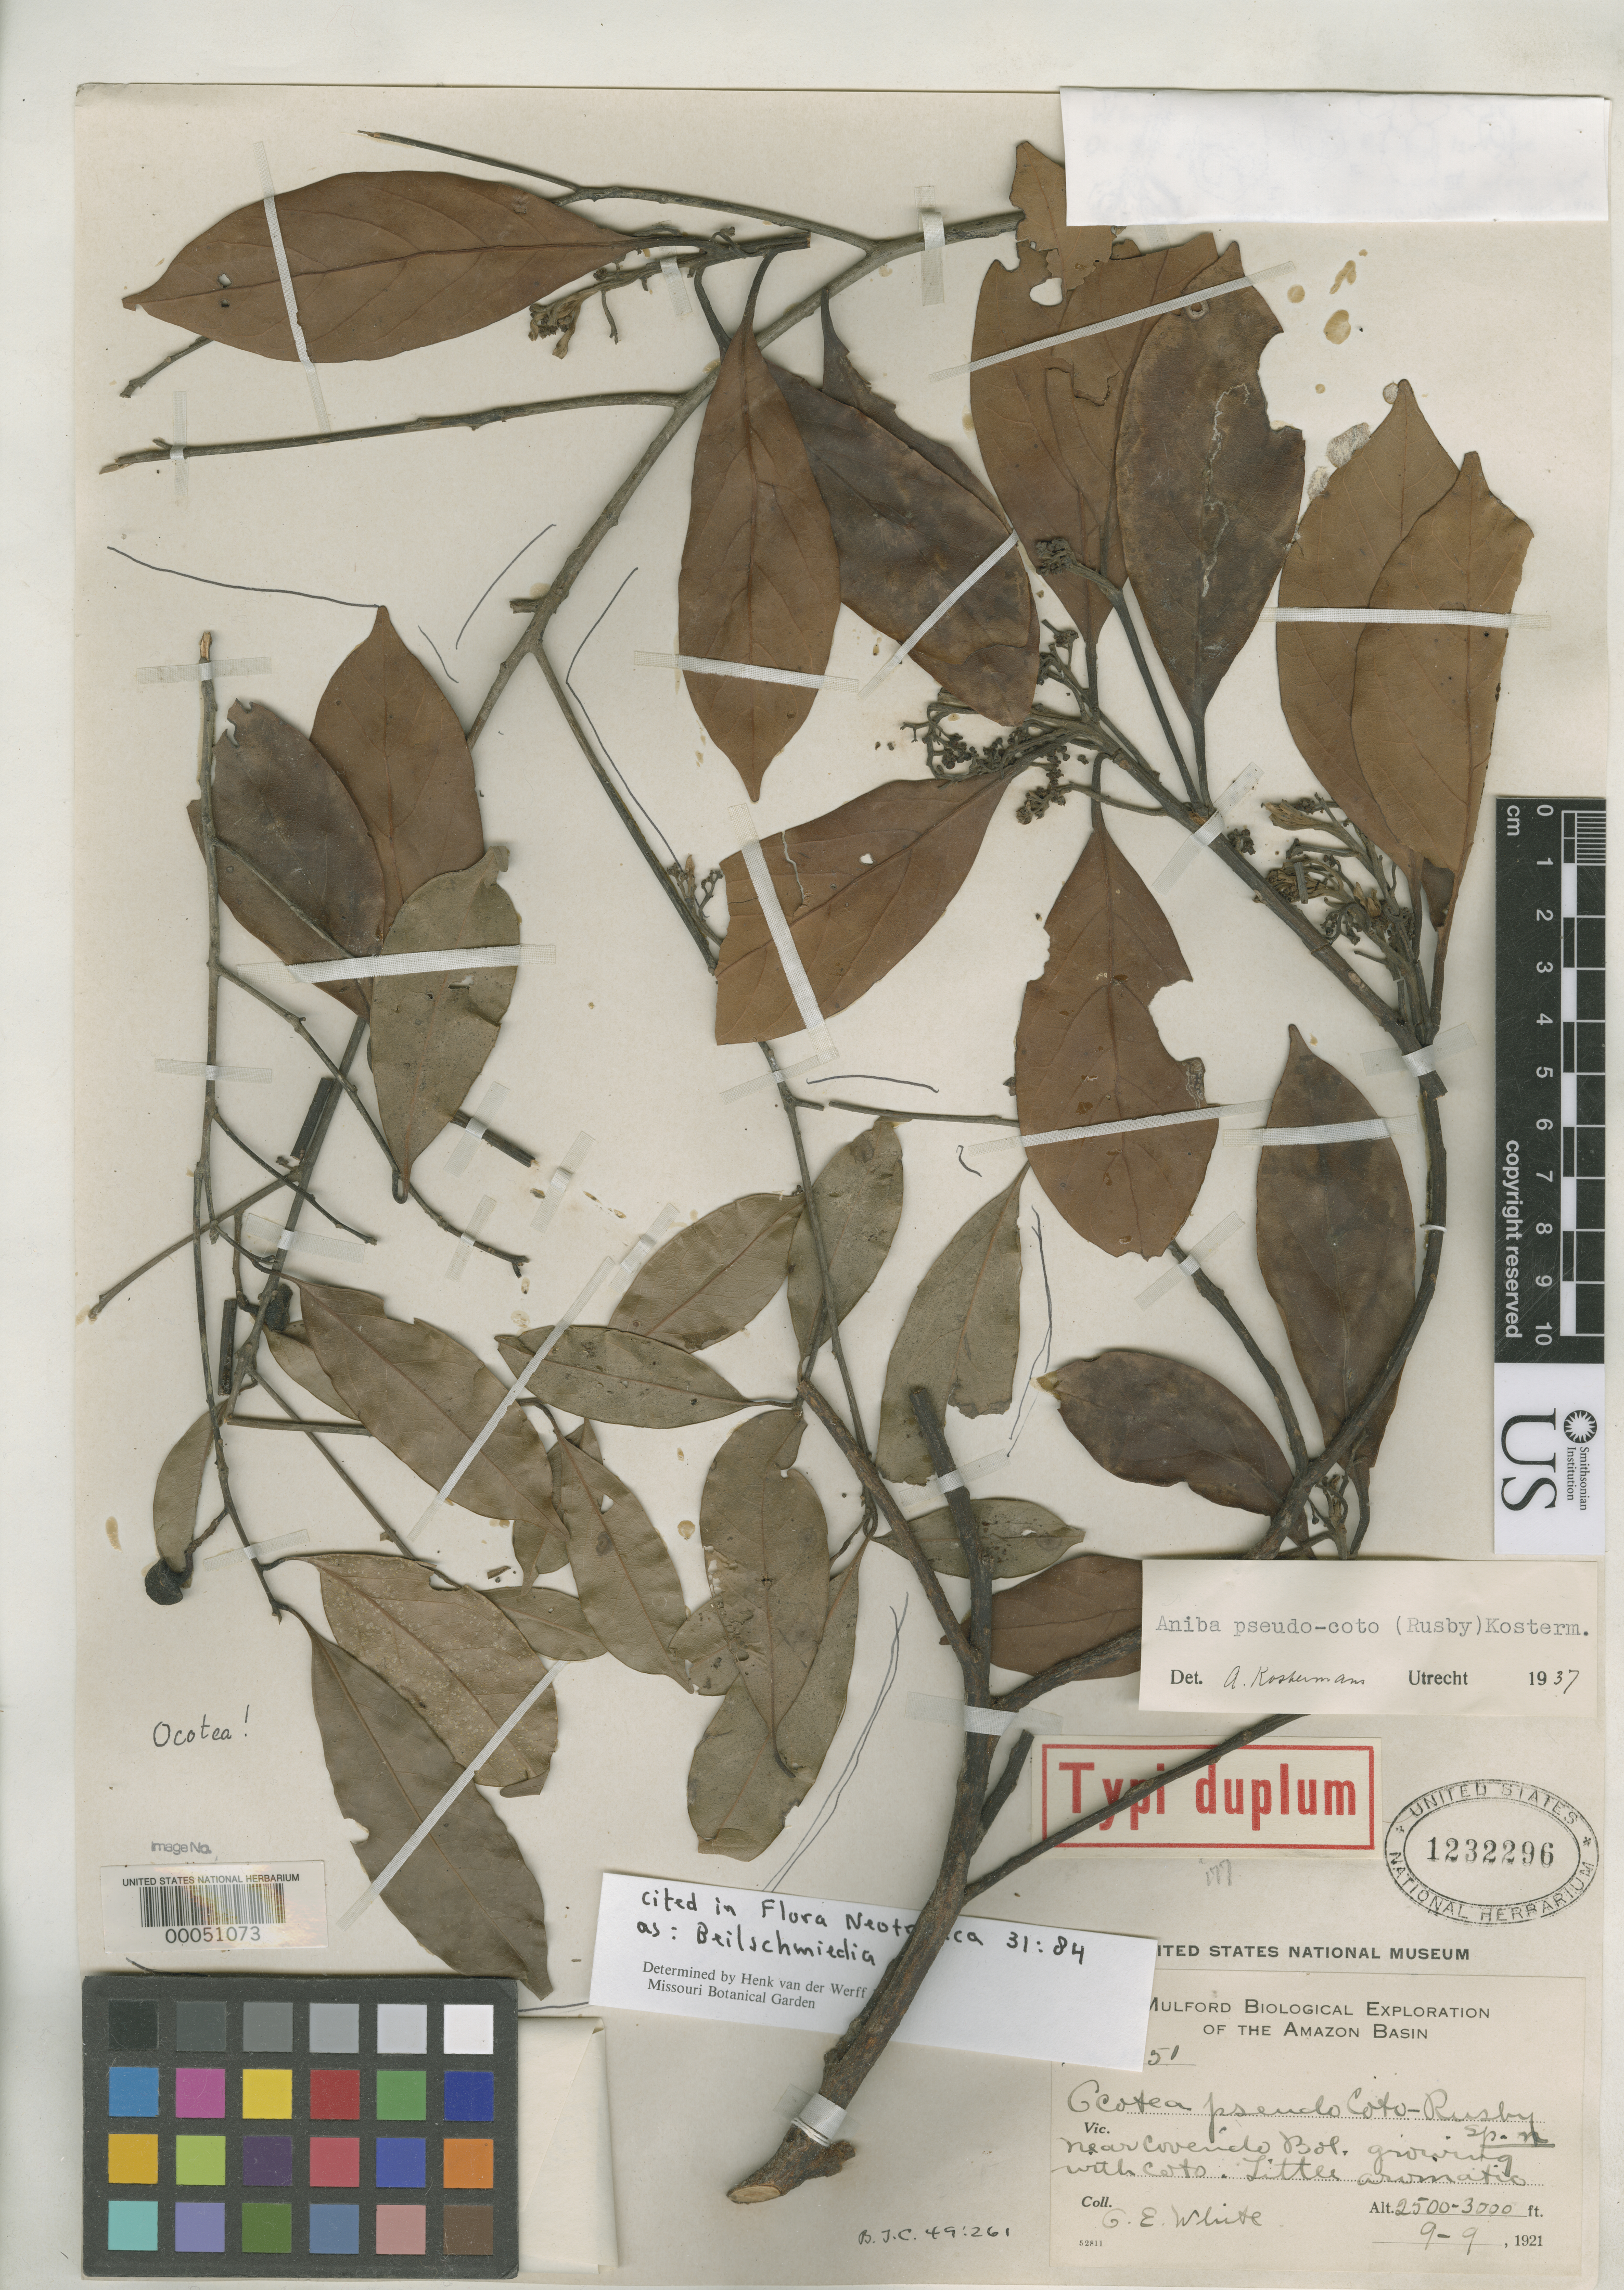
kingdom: Plantae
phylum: Tracheophyta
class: Magnoliopsida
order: Laurales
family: Lauraceae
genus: Ocotea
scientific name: Ocotea pseudocoto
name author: Rusby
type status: Isotype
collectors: O. E. White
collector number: Mulford Biol. Expl.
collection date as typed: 9-9, 1921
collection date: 1921-09-09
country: Bolivia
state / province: La Paz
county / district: Sud Yungas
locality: Covendo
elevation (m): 762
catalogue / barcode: US 1232296